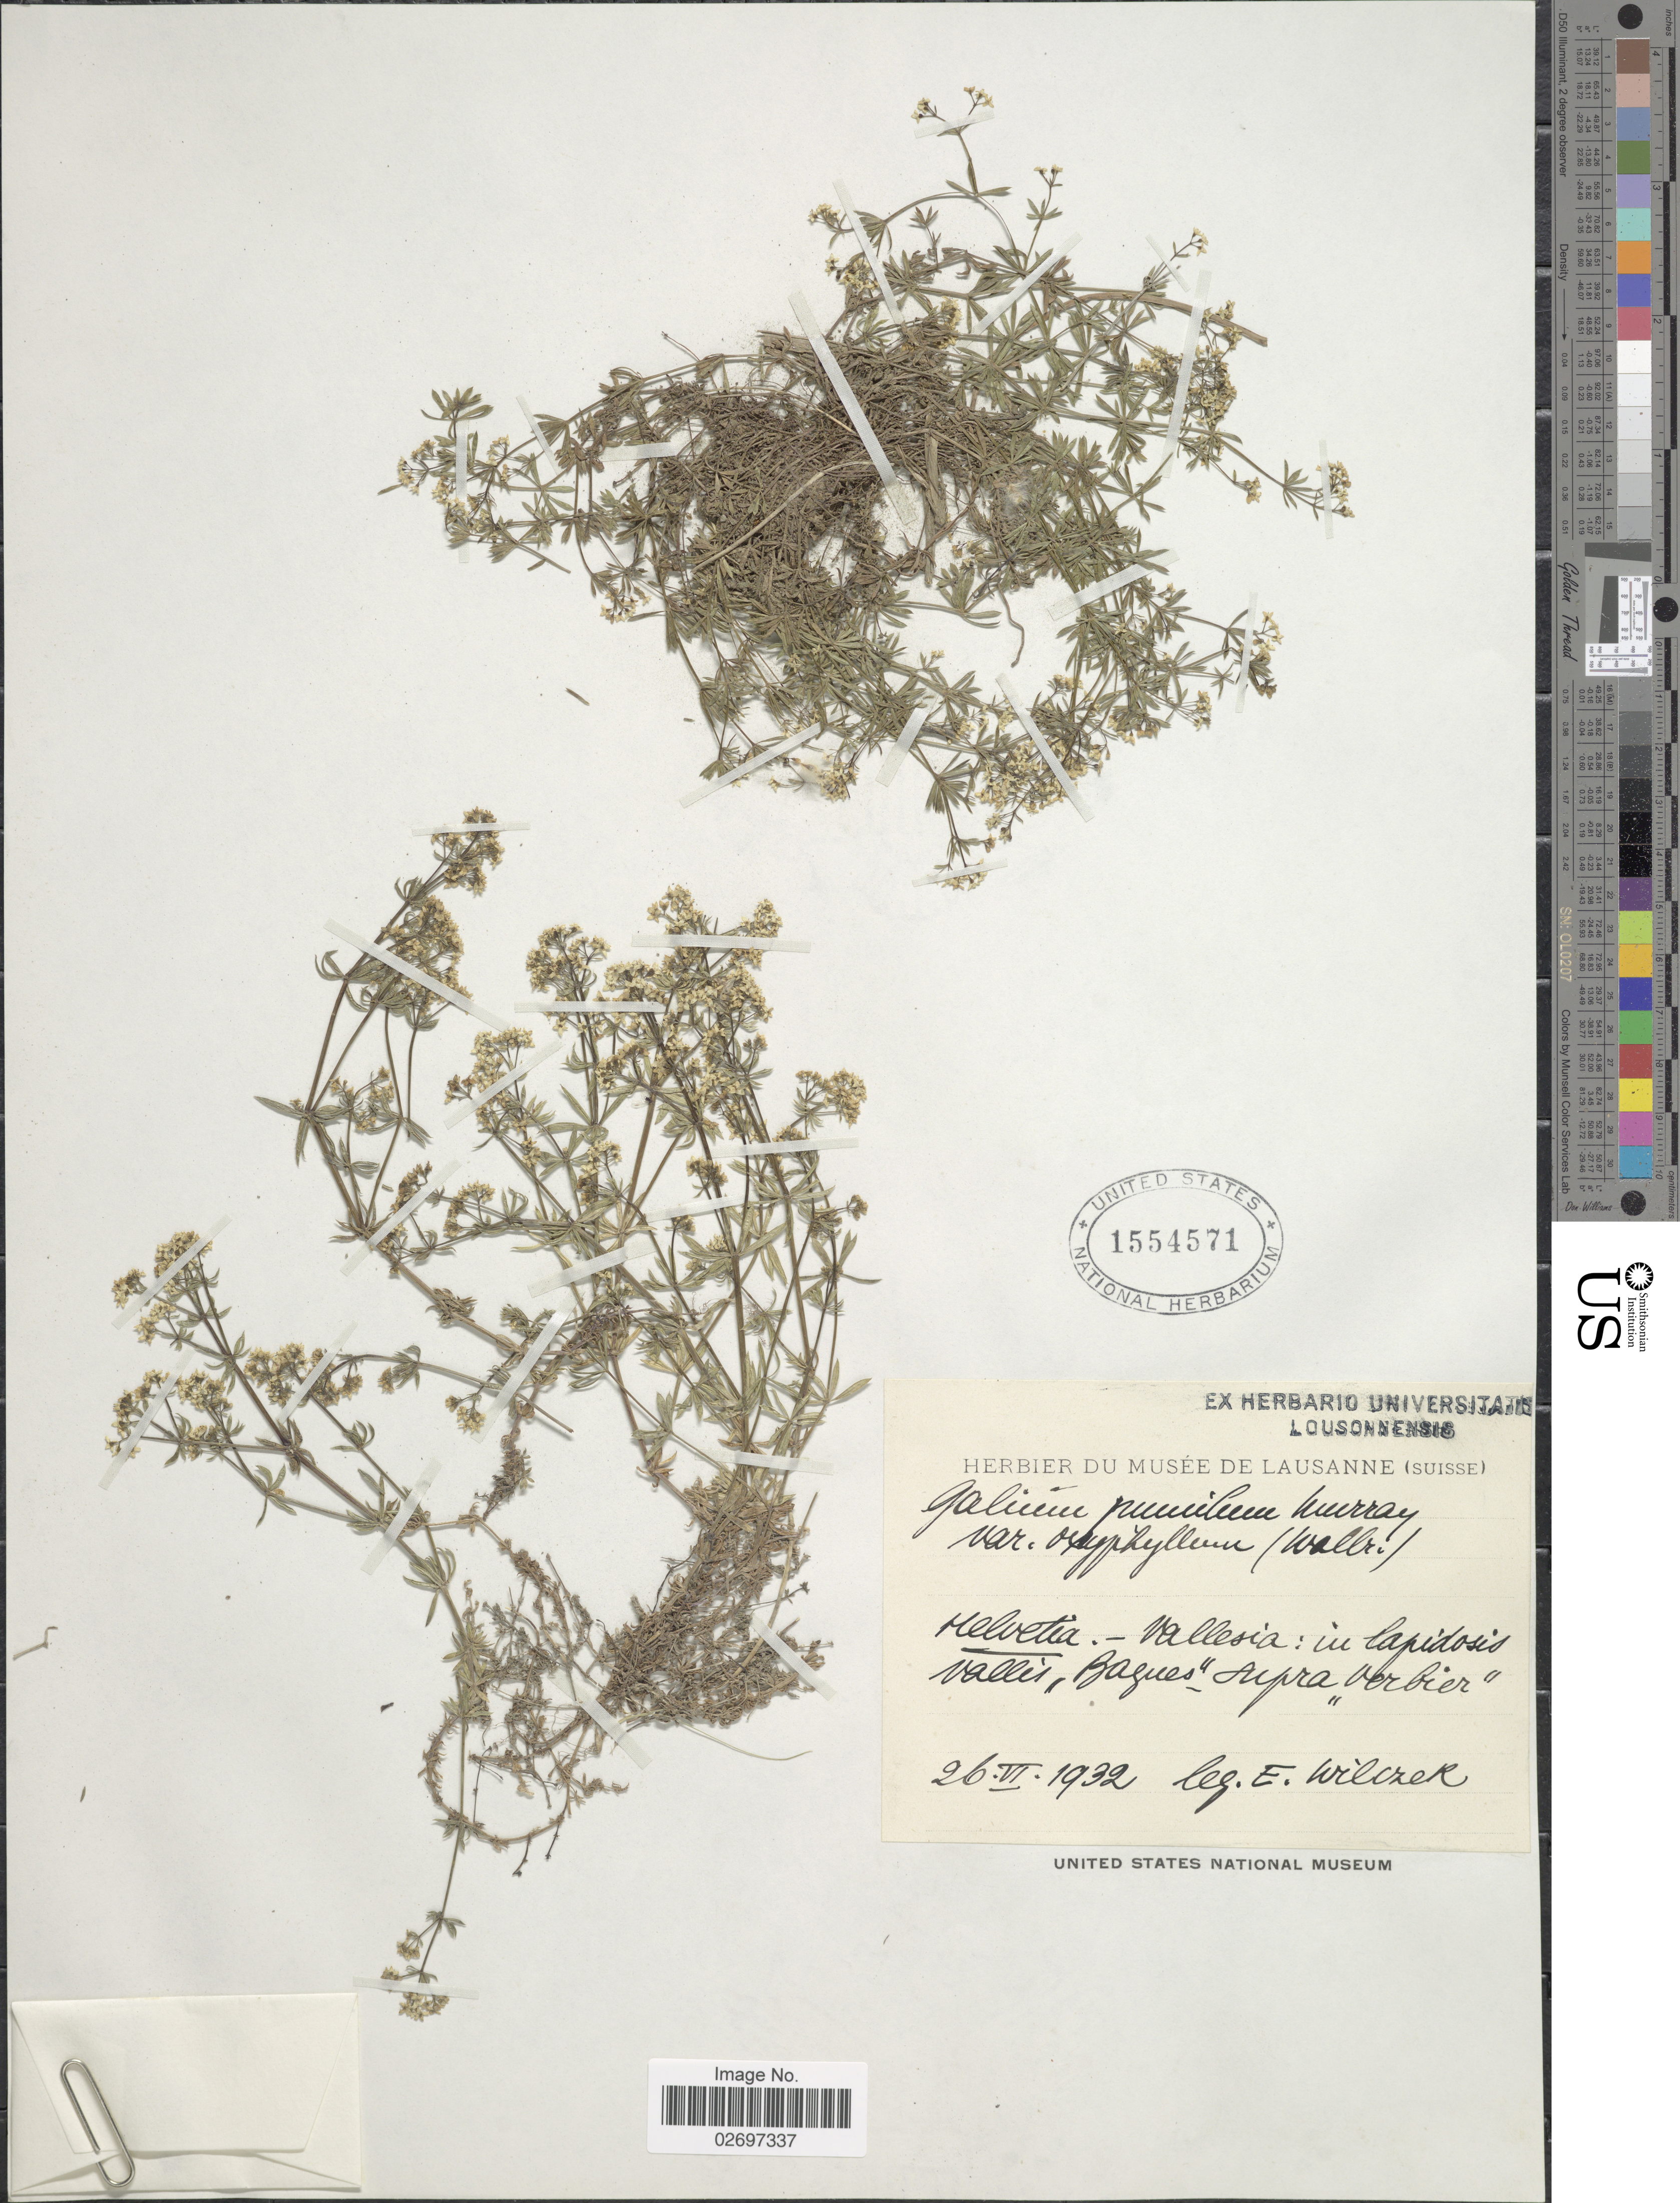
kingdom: Plantae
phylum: Tracheophyta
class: Magnoliopsida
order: Gentianales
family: Rubiaceae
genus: Galium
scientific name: Galium pumilum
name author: Murray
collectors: E. Wilczek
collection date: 1932-06-26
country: Switzerland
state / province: Valais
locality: Helvetia. -Vallesia: in lapidosis vallis ,,Bagues" supra ,,verbier"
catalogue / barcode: US 1554571